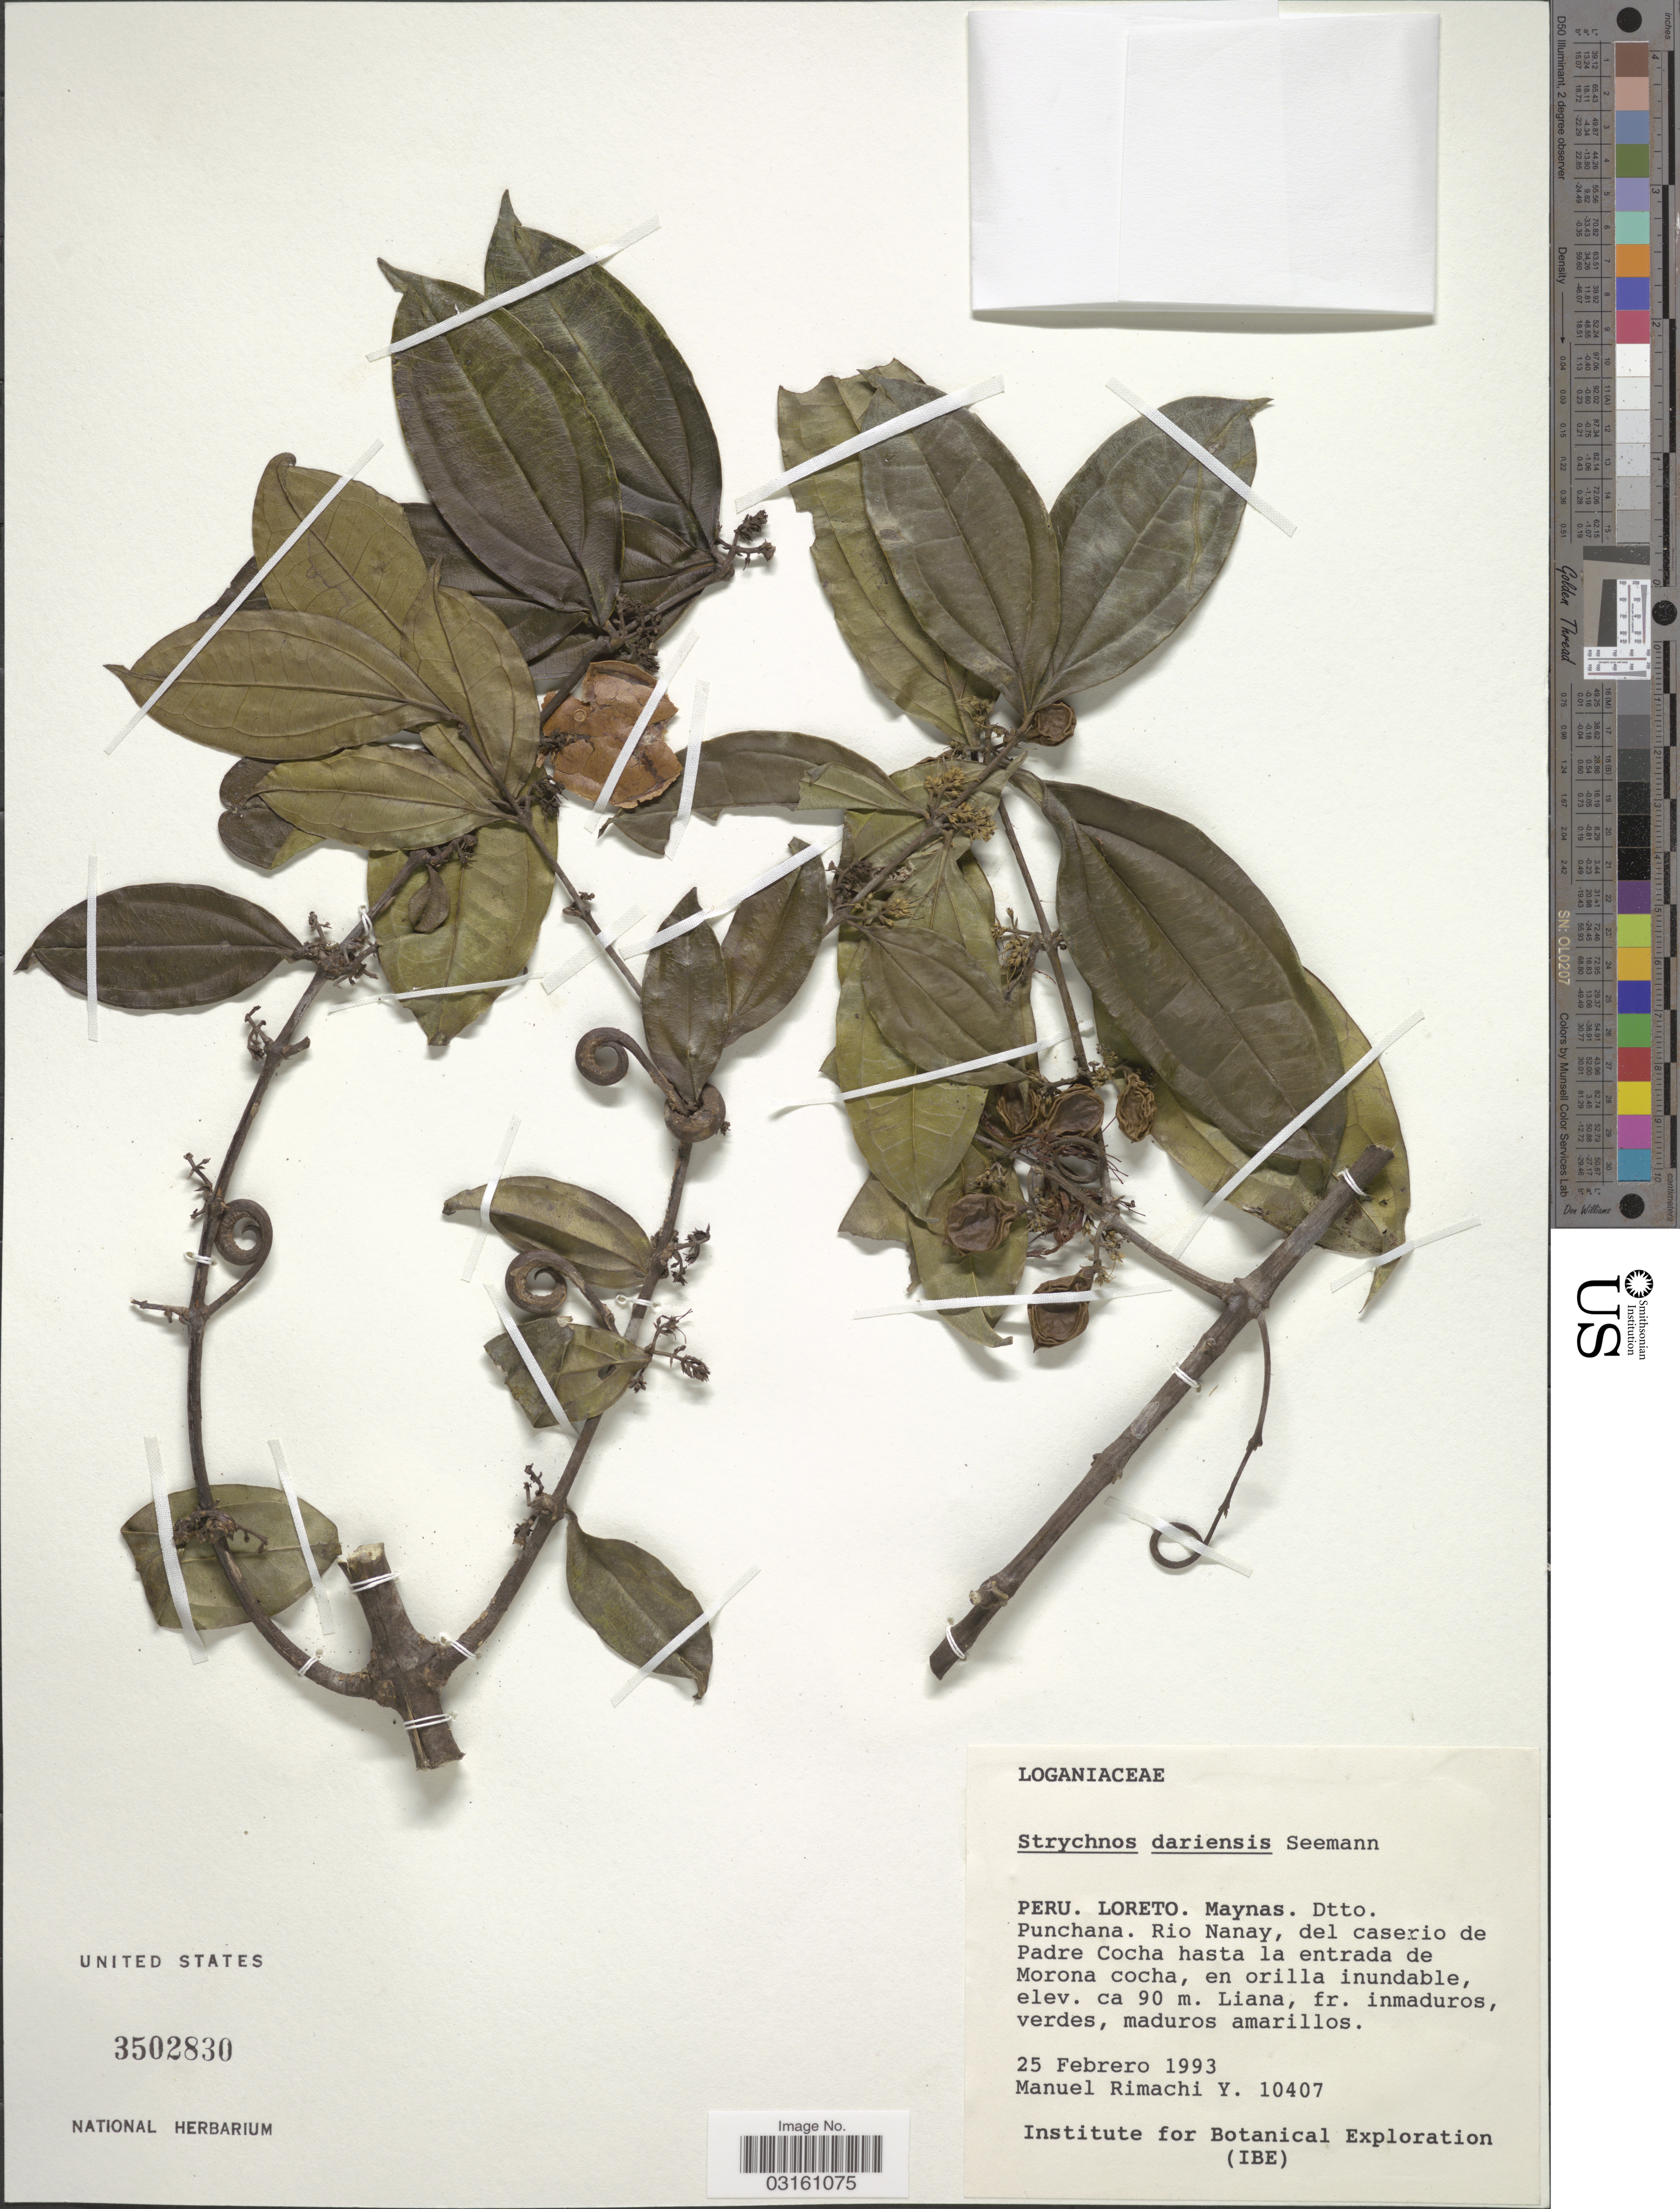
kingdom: Plantae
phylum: Tracheophyta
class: Magnoliopsida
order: Gentianales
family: Loganiaceae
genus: Strychnos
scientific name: Strychnos bredemeyeri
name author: (Schult.) Sprague & Sandwith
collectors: M. Rimachi Y.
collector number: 10407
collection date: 1993-02-25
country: Peru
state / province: Loreto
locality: Maynas. Dtto. Punchana. Rio Nanay, del caserio de Padre Cocha hasta la entrada de Morona cocha.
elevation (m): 90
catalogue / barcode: US 3502830